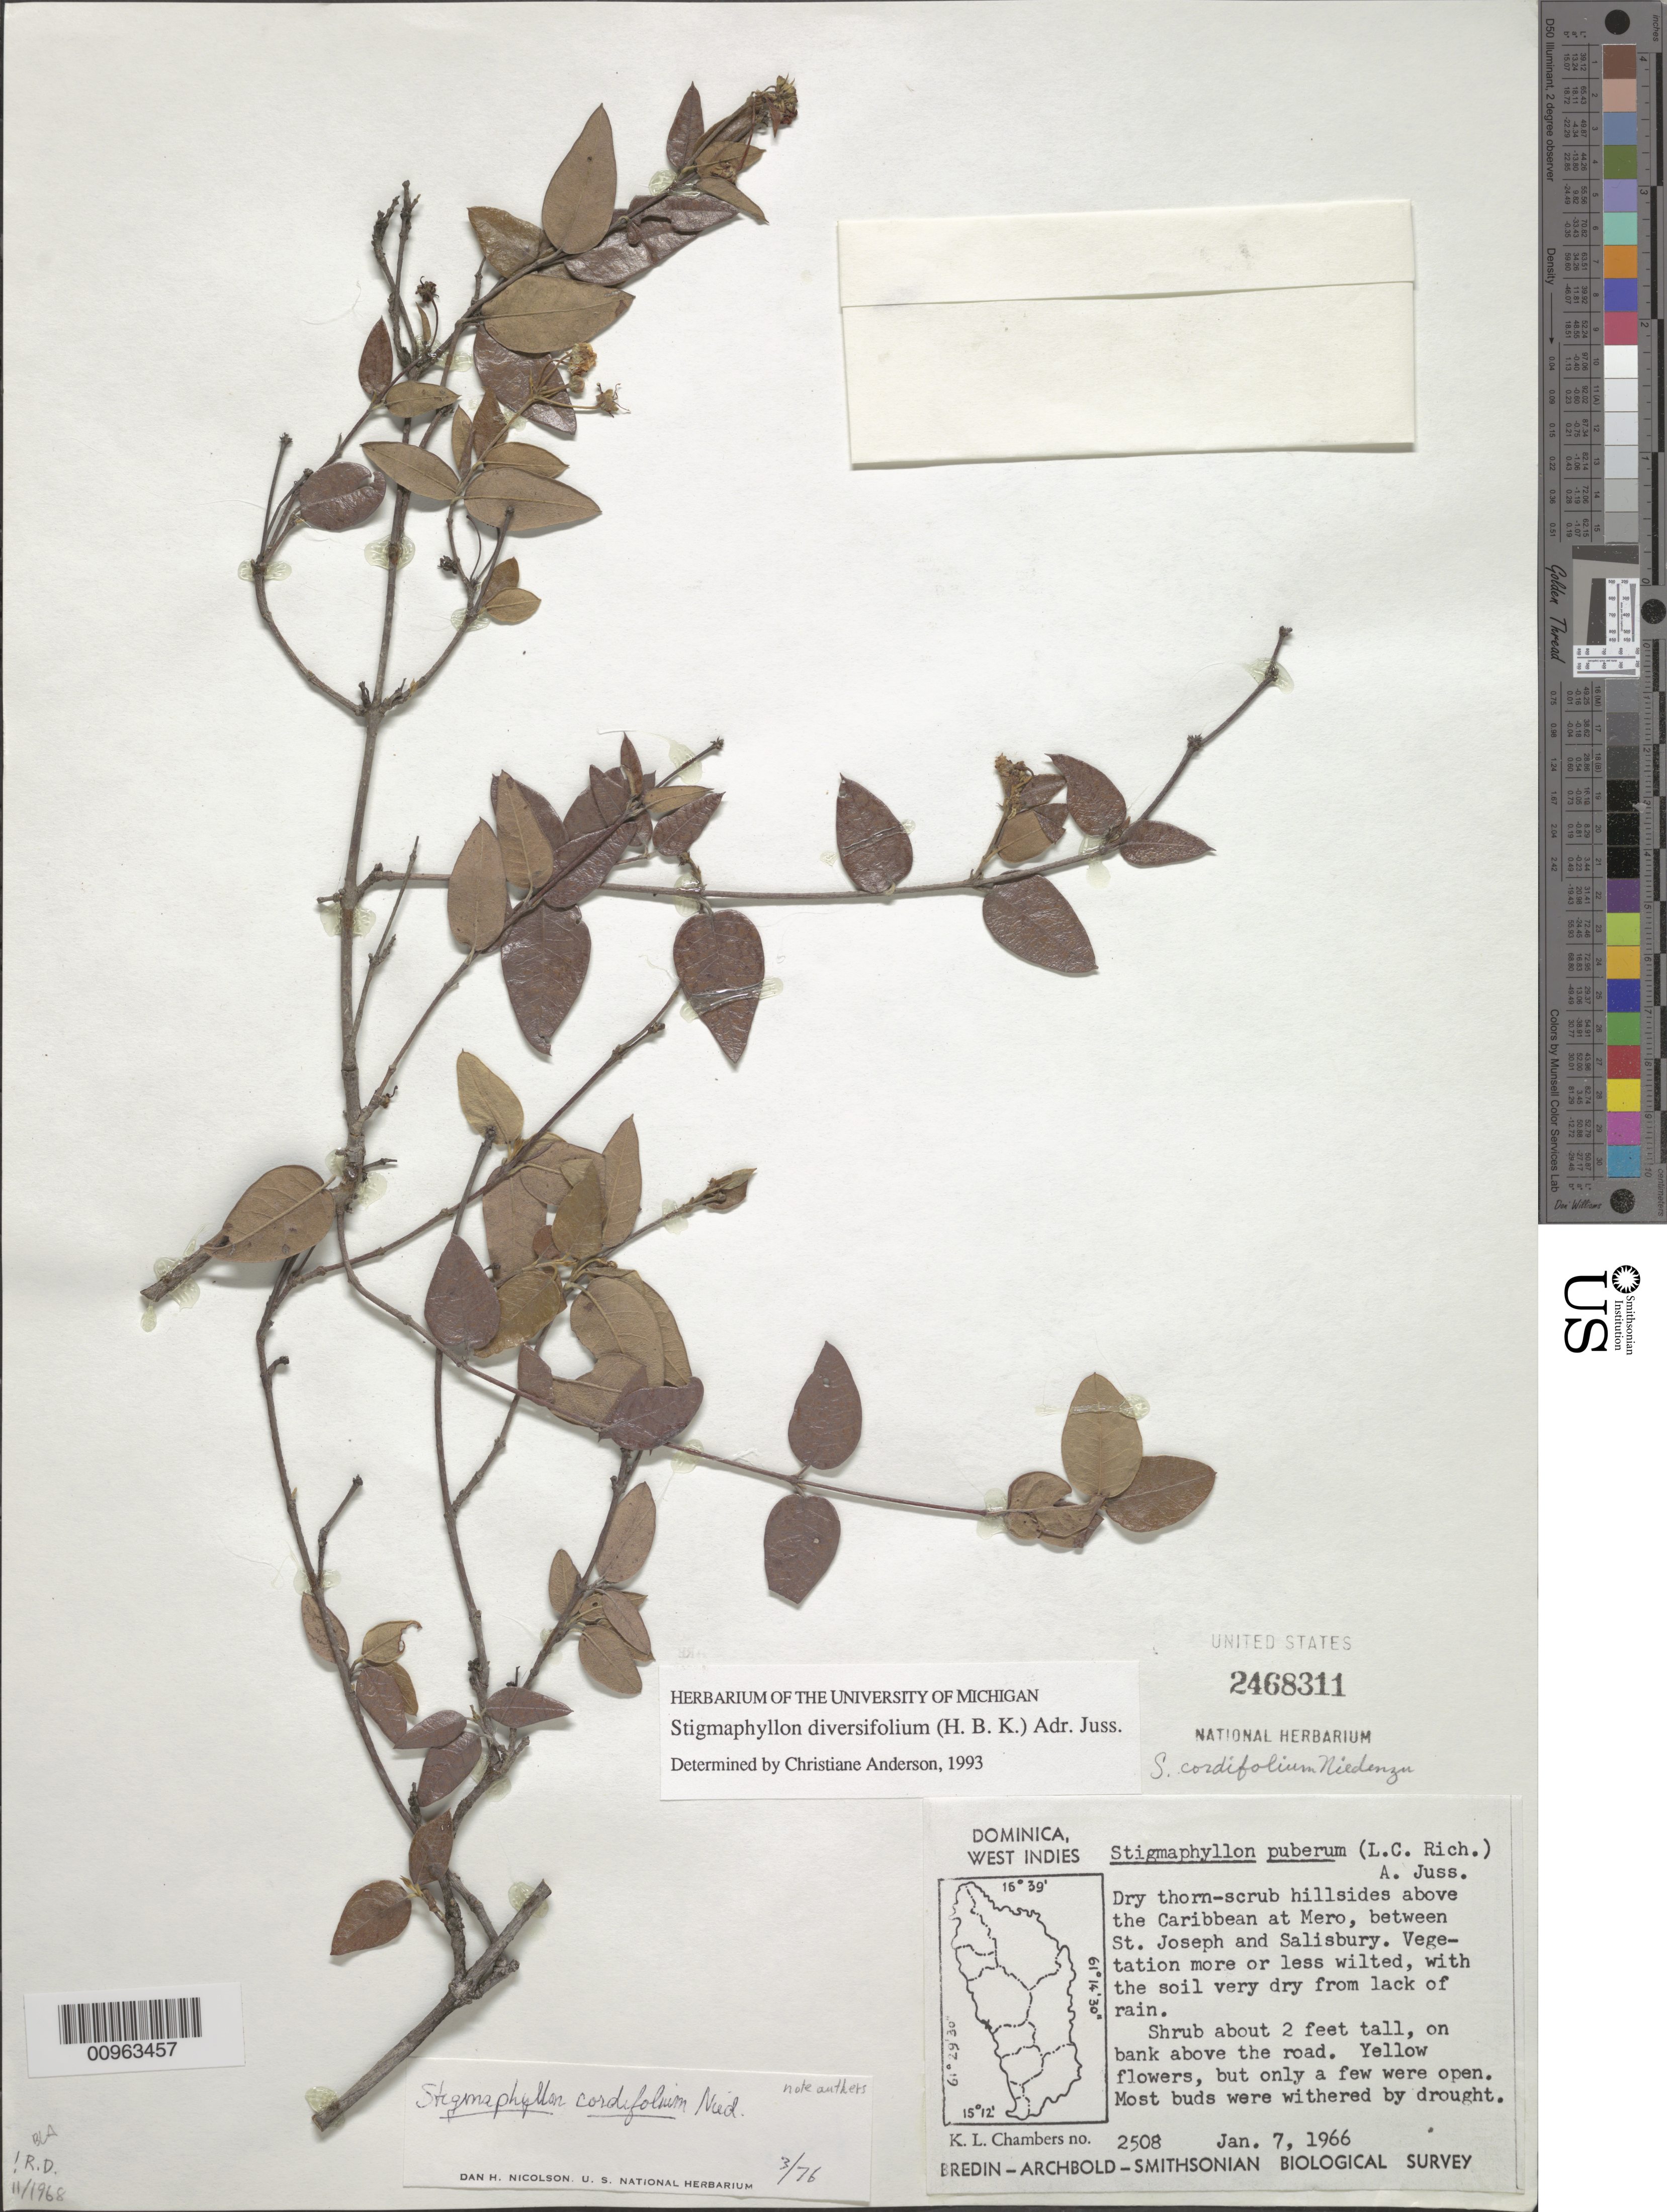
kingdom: Plantae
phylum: Tracheophyta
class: Magnoliopsida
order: Malpighiales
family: Malpighiaceae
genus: Stigmaphyllon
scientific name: Stigmaphyllon diversifolium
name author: (Kunth) A. Juss.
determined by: Anderson, C.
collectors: K. L. Chambers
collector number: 2508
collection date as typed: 07 Jan 1966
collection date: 1966-01-07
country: Dominica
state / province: St. Joseph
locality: Above the Caribbean at Mero, between St. Joseph and Salisbury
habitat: On bank above the road in dry thorn-scrub hillsides; vegetation more or less wilted, with the soil very dry from lack of rain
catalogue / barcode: US 2468311